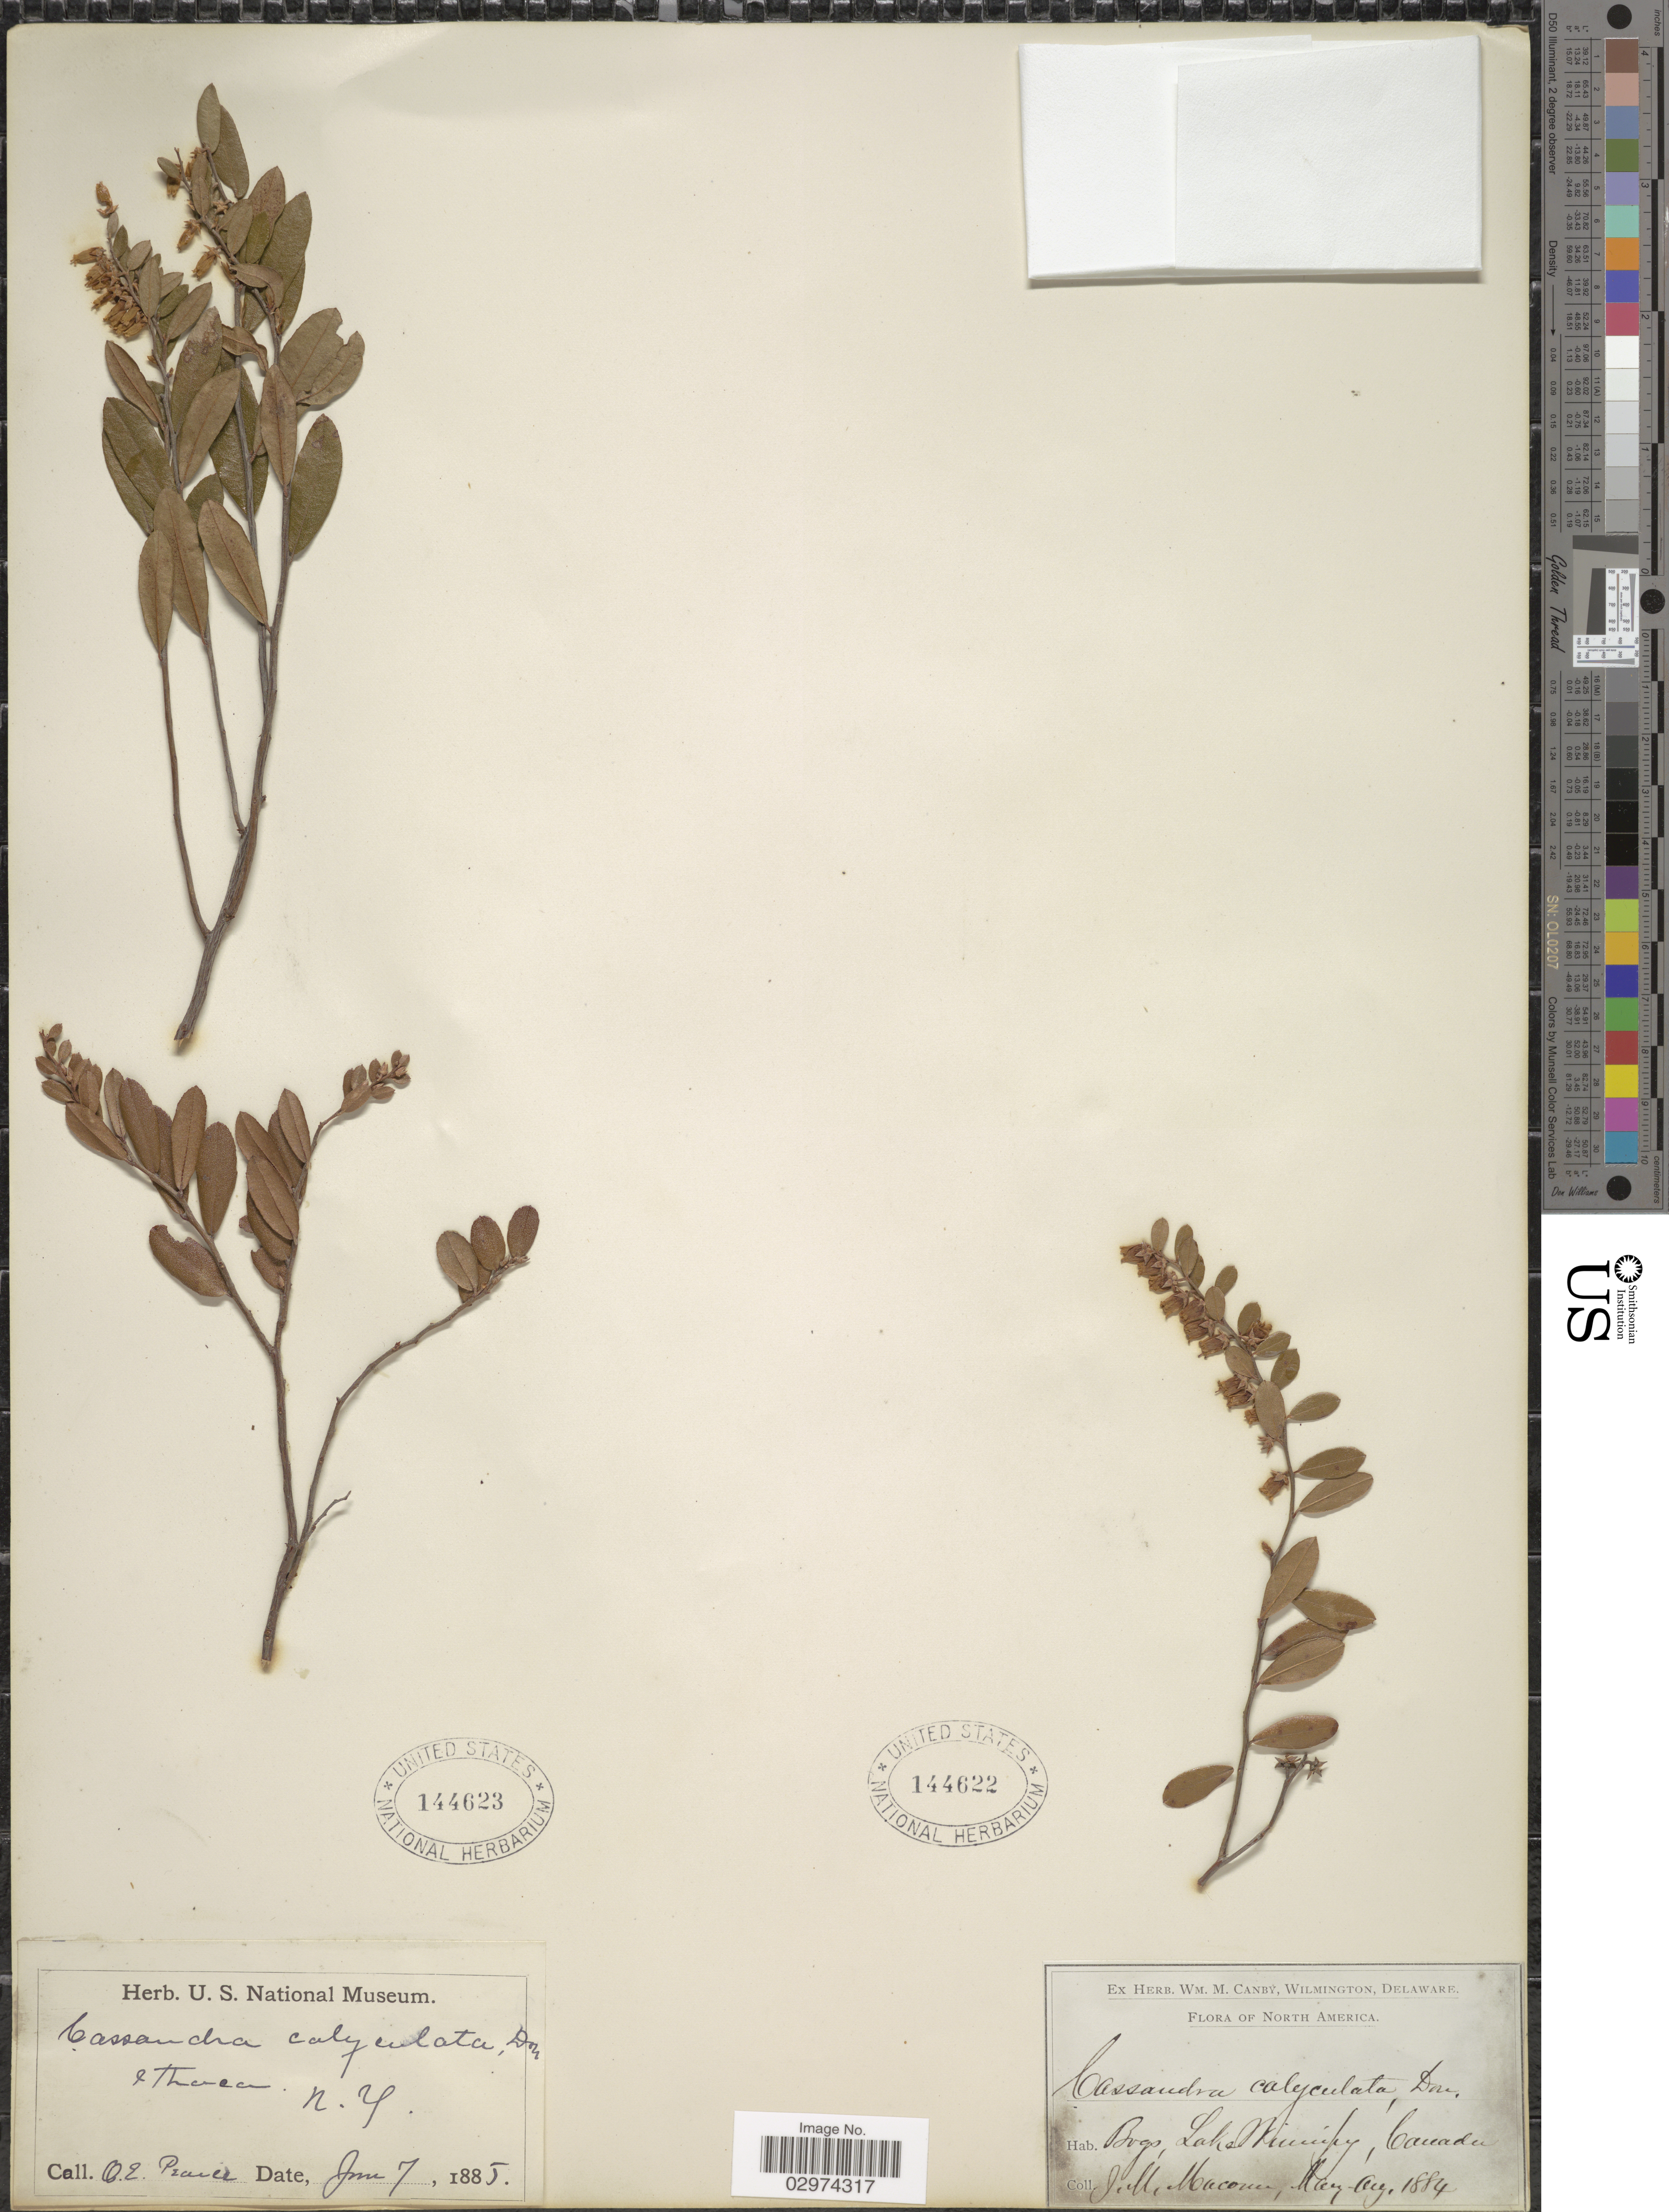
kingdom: Plantae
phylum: Tracheophyta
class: Magnoliopsida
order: Ericales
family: Ericaceae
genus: Chamaedaphne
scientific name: Chamaedaphne calyculata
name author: (L.) Moench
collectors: J. M. Macoun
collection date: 1884-05/1884-08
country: Canada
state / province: Manitoba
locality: Lake Winnipeg.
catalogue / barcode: US 144622